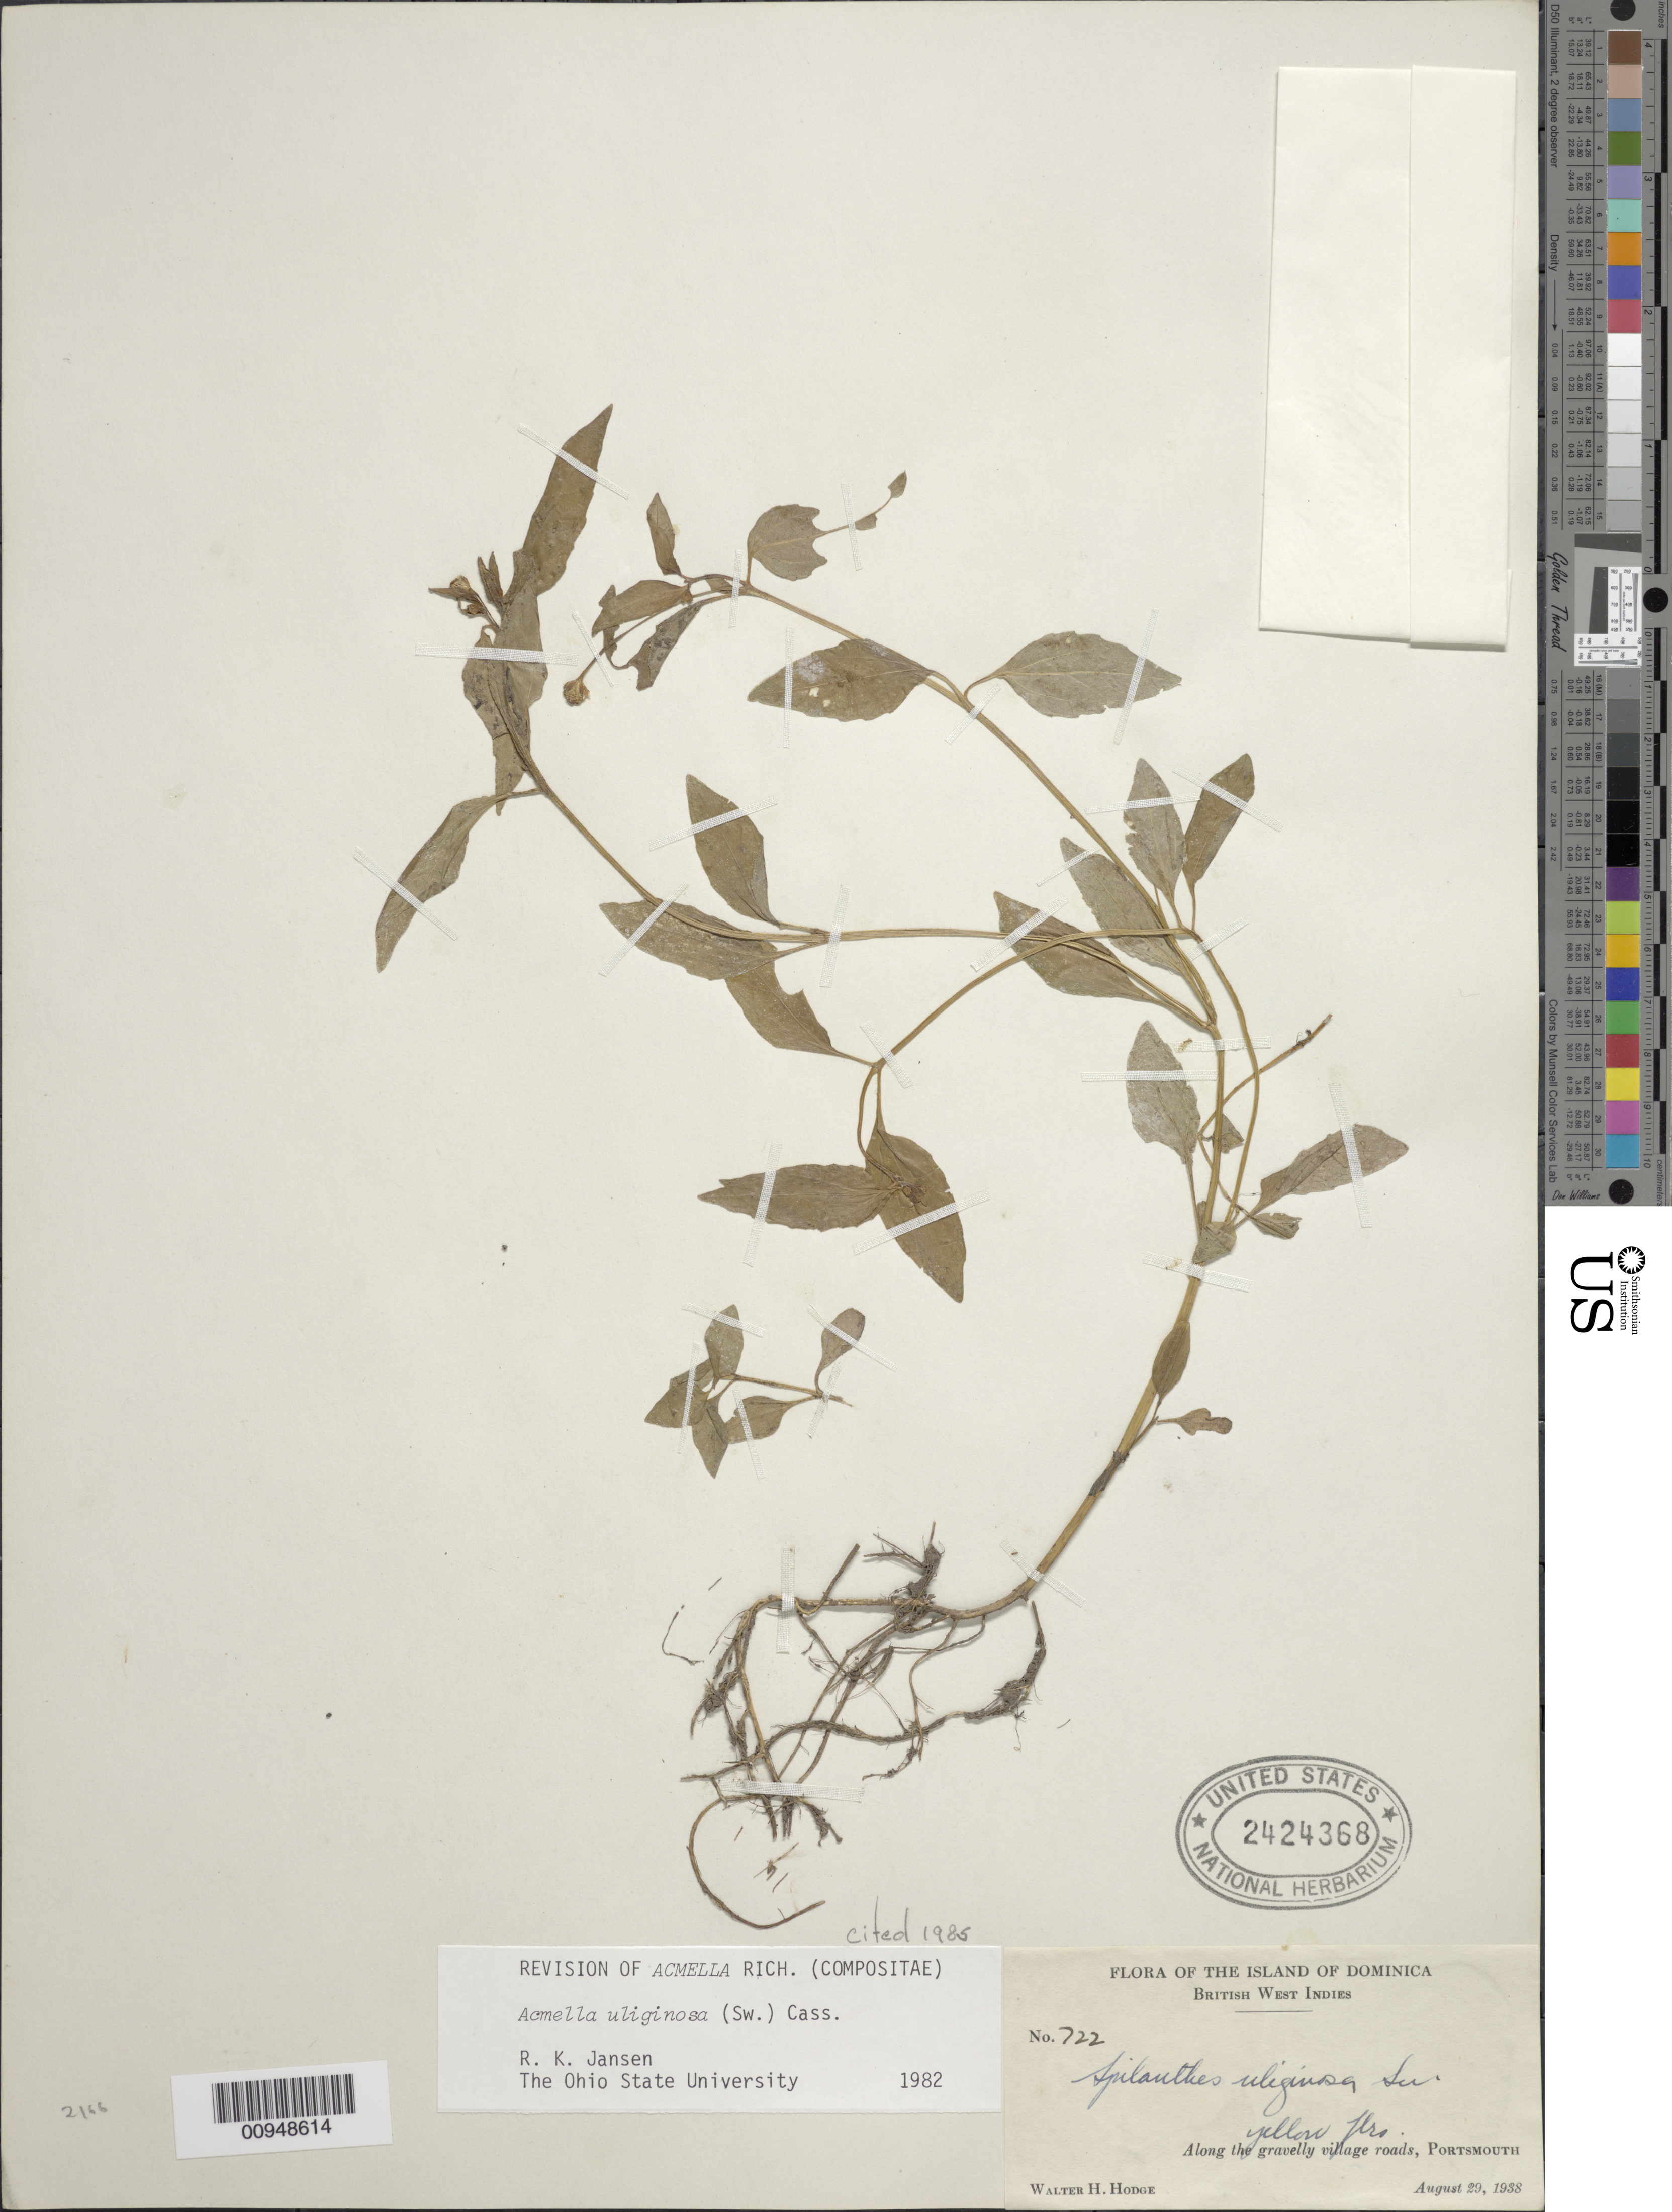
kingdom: Plantae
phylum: Tracheophyta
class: Magnoliopsida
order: Asterales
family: Asteraceae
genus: Acmella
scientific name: Acmella uliginosa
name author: (Sw.) Cass.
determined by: Jansen, R. K.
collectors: W. Hodge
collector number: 722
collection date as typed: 29 Aug 1938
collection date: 1938-08-29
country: Dominica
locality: Portsmouth, village roads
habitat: Along gravelly roads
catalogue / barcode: US 2424368